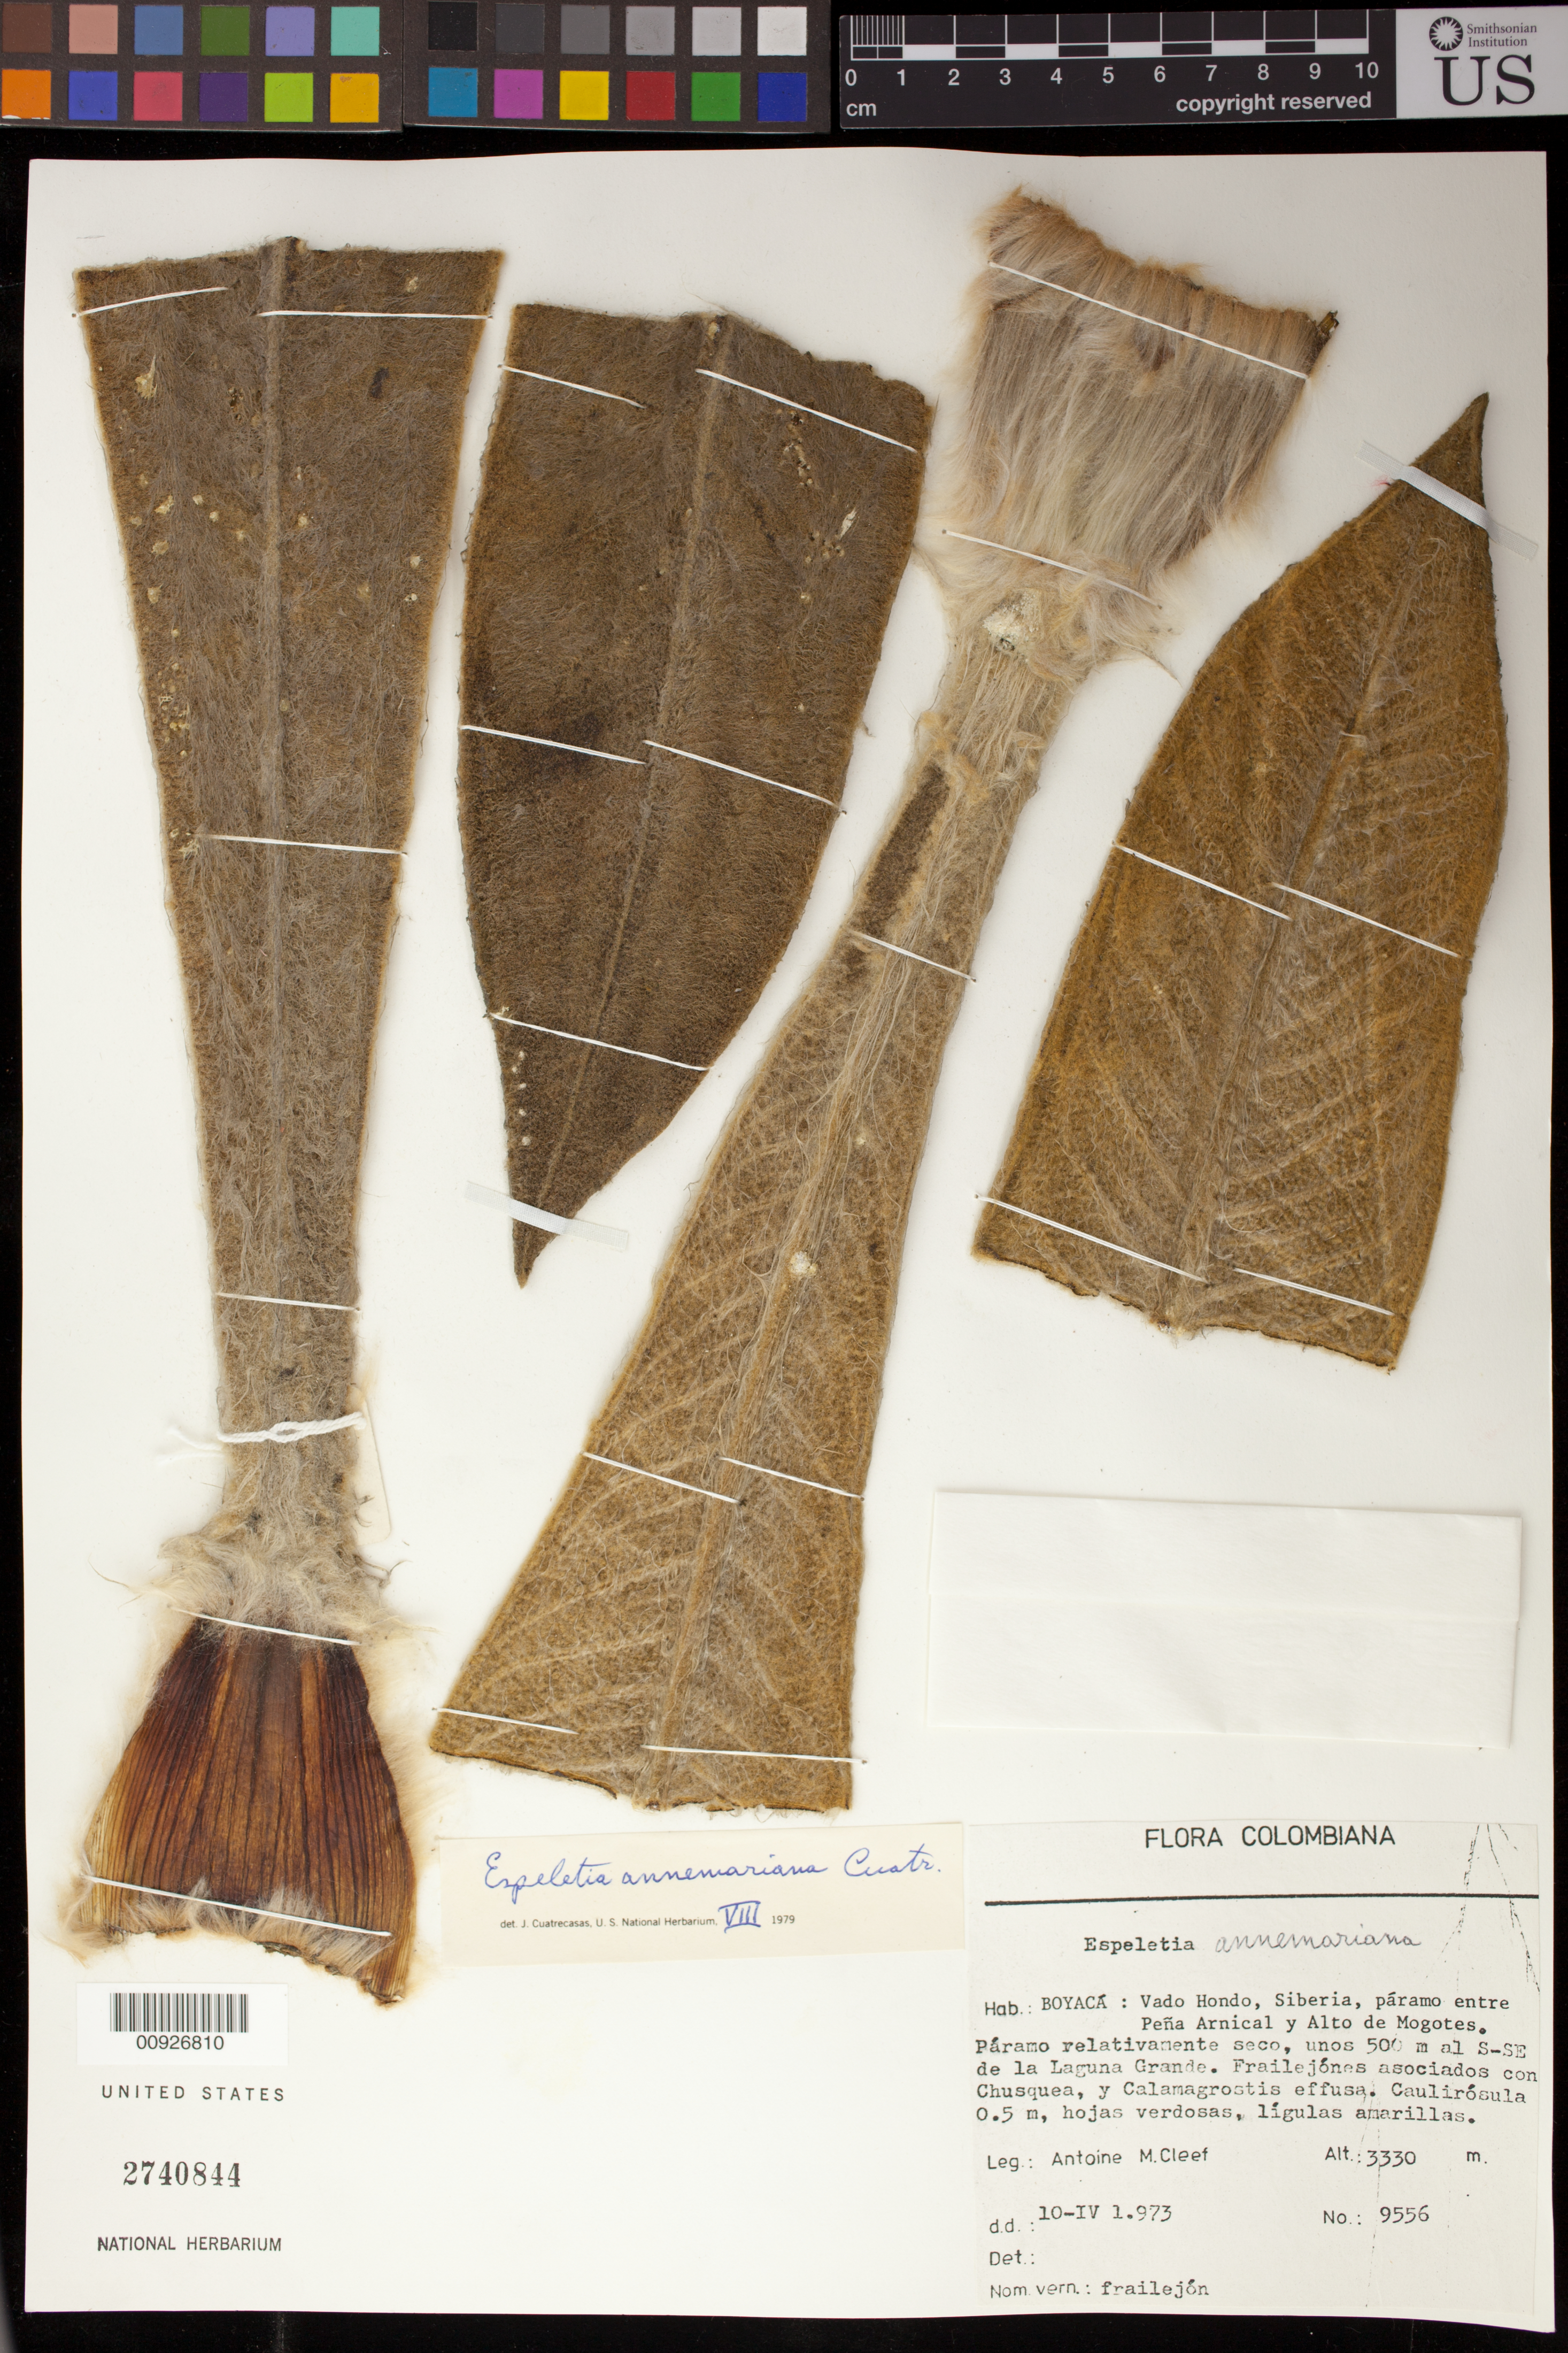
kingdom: Plantae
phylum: Tracheophyta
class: Magnoliopsida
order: Asterales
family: Asteraceae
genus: Espeletia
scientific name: Espeletia annemariana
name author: Cuatrec.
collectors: A. M. Cleef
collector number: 9556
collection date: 1973-04-10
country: Colombia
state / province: Boyacá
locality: Vado Hondo, Siberia, Páramo entre Peña Arnical y Alto de Mogotes.Páramo relativamente seco, unos 500 m. al S-SE de la Laguna Grande.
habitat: Páramo relativamente seco, unos 500 m. al S-SE de la Laguna Grande. Frailejones asociados con Chusquea, y Calamagostris effusa.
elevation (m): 3330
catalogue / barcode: US 2740844